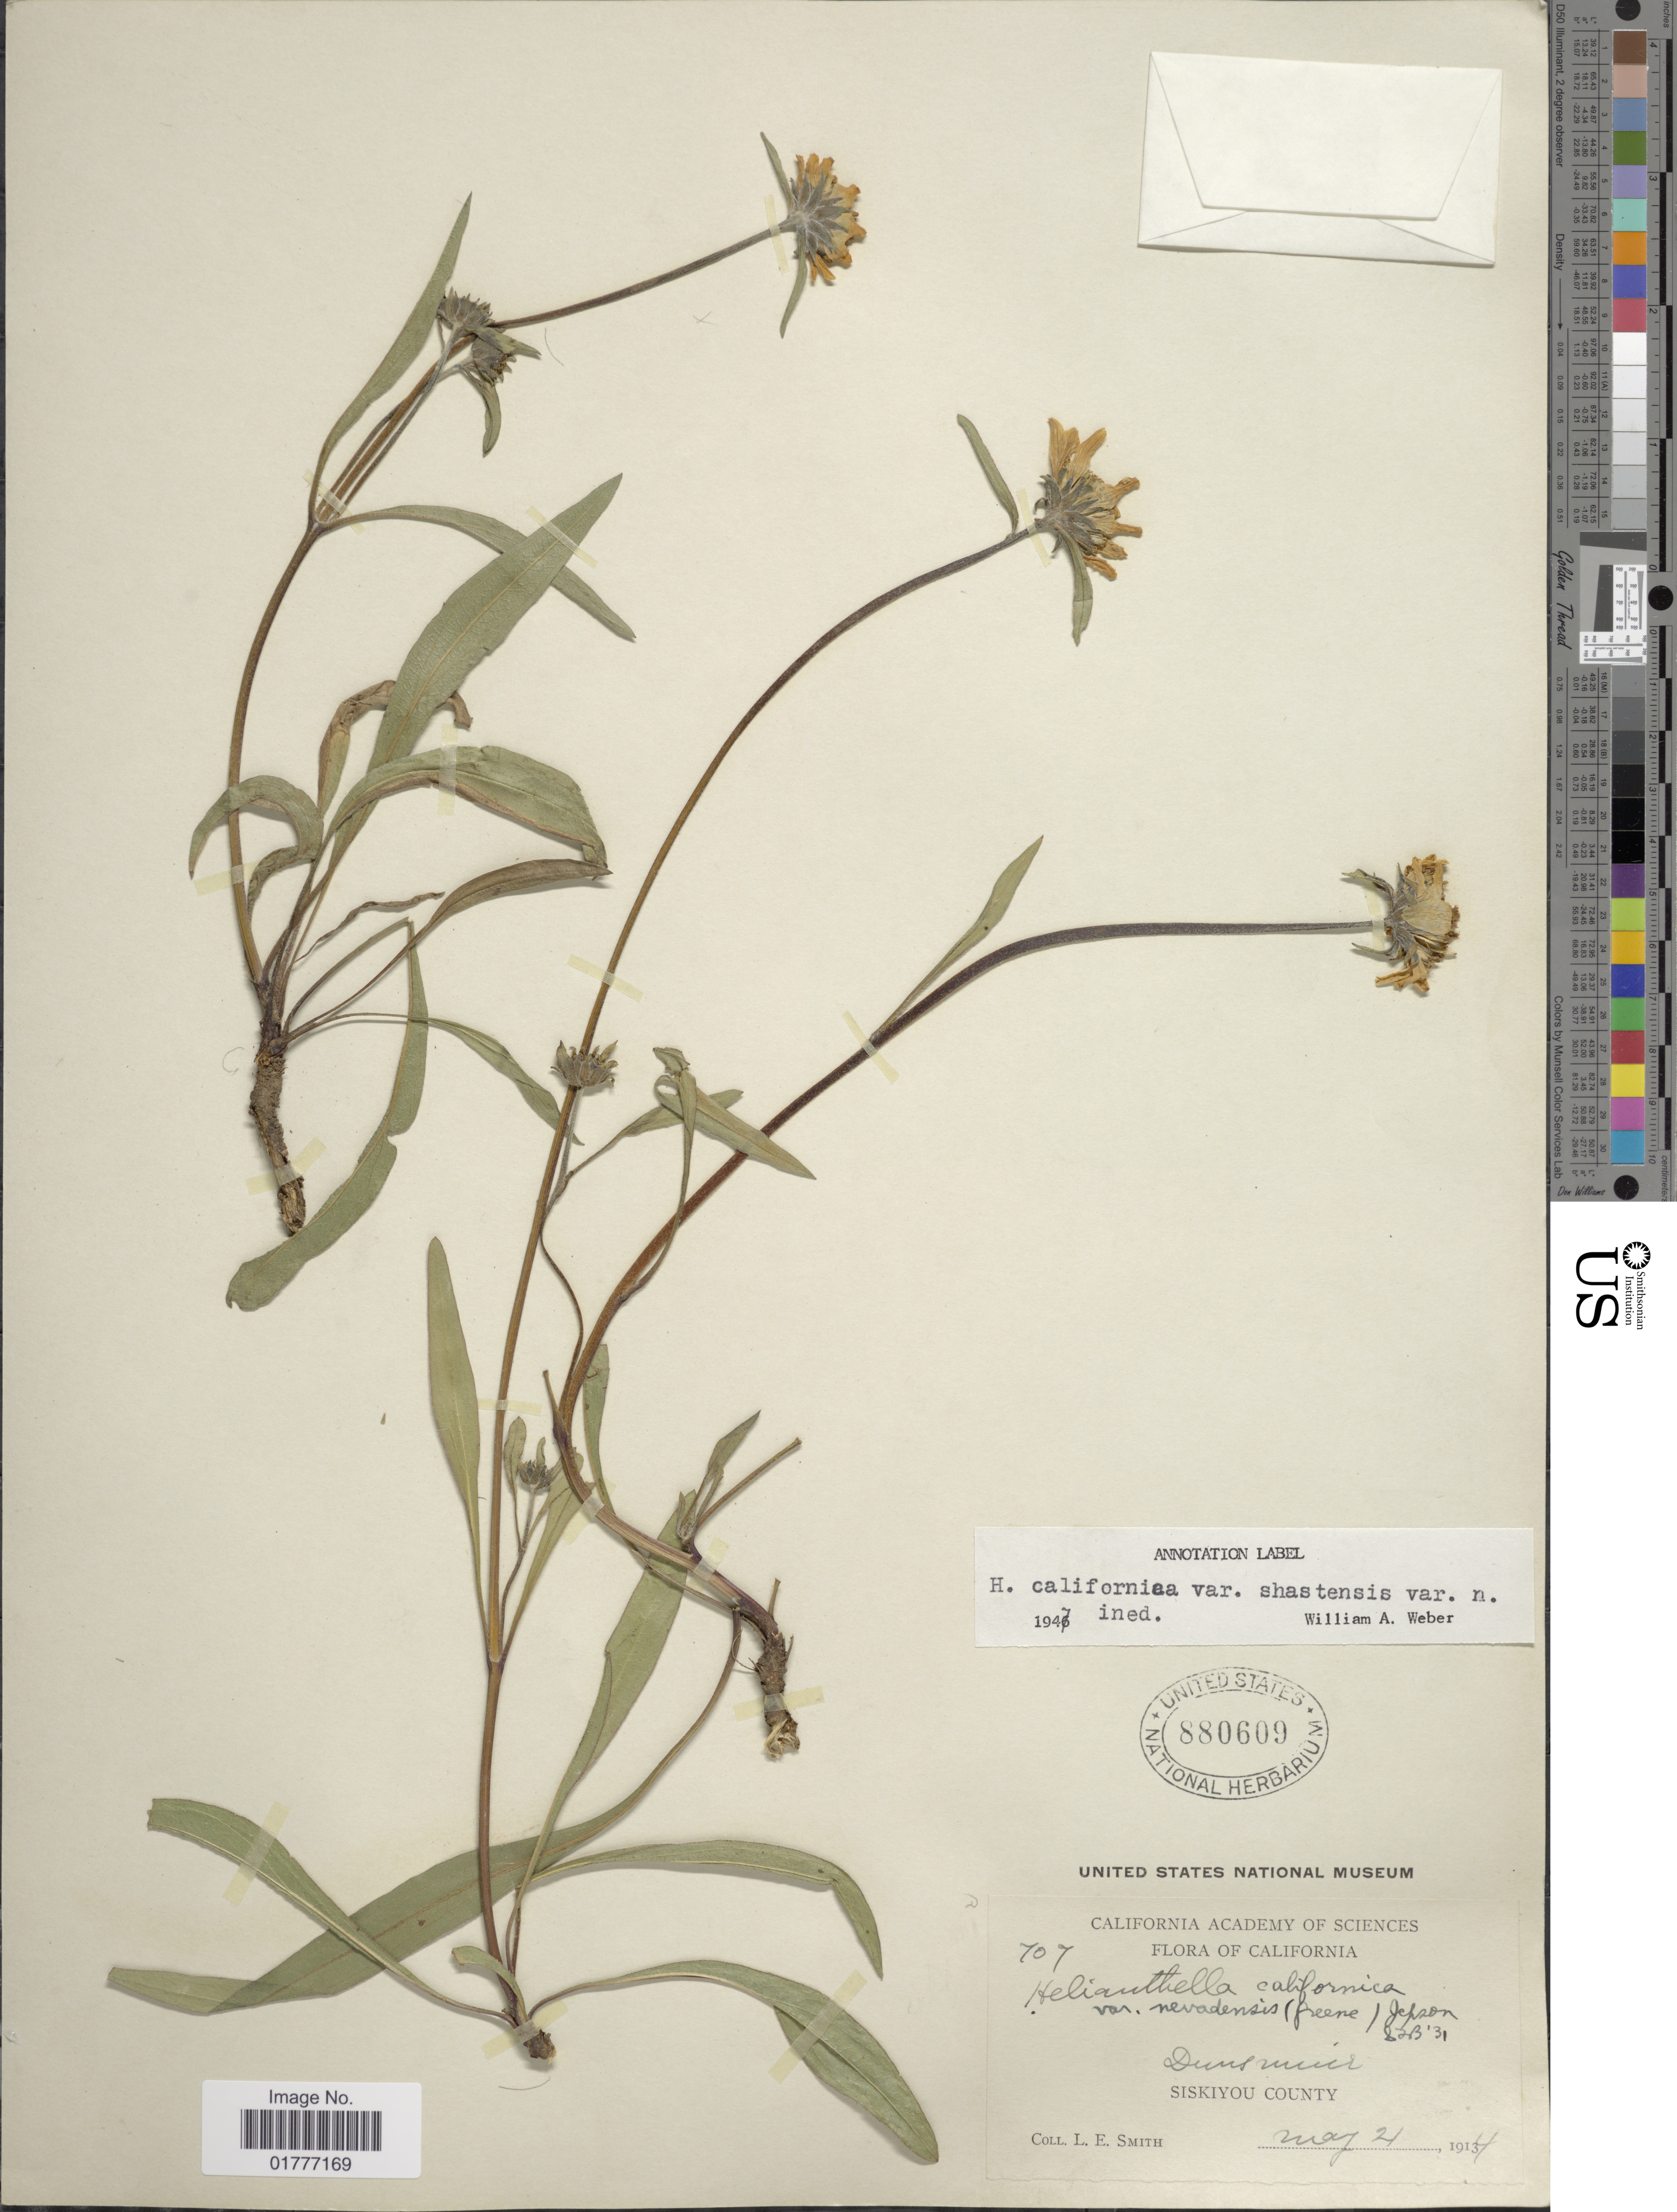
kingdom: Plantae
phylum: Tracheophyta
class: Magnoliopsida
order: Asterales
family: Asteraceae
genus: Helianthella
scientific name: Helianthella californica var. shastensis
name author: W.A. Weber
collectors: L. E. Smith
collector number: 707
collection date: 1914-05-21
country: United States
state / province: California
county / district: Siskiyou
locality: Dunsmuir. Siskiyou County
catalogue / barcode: US 880609